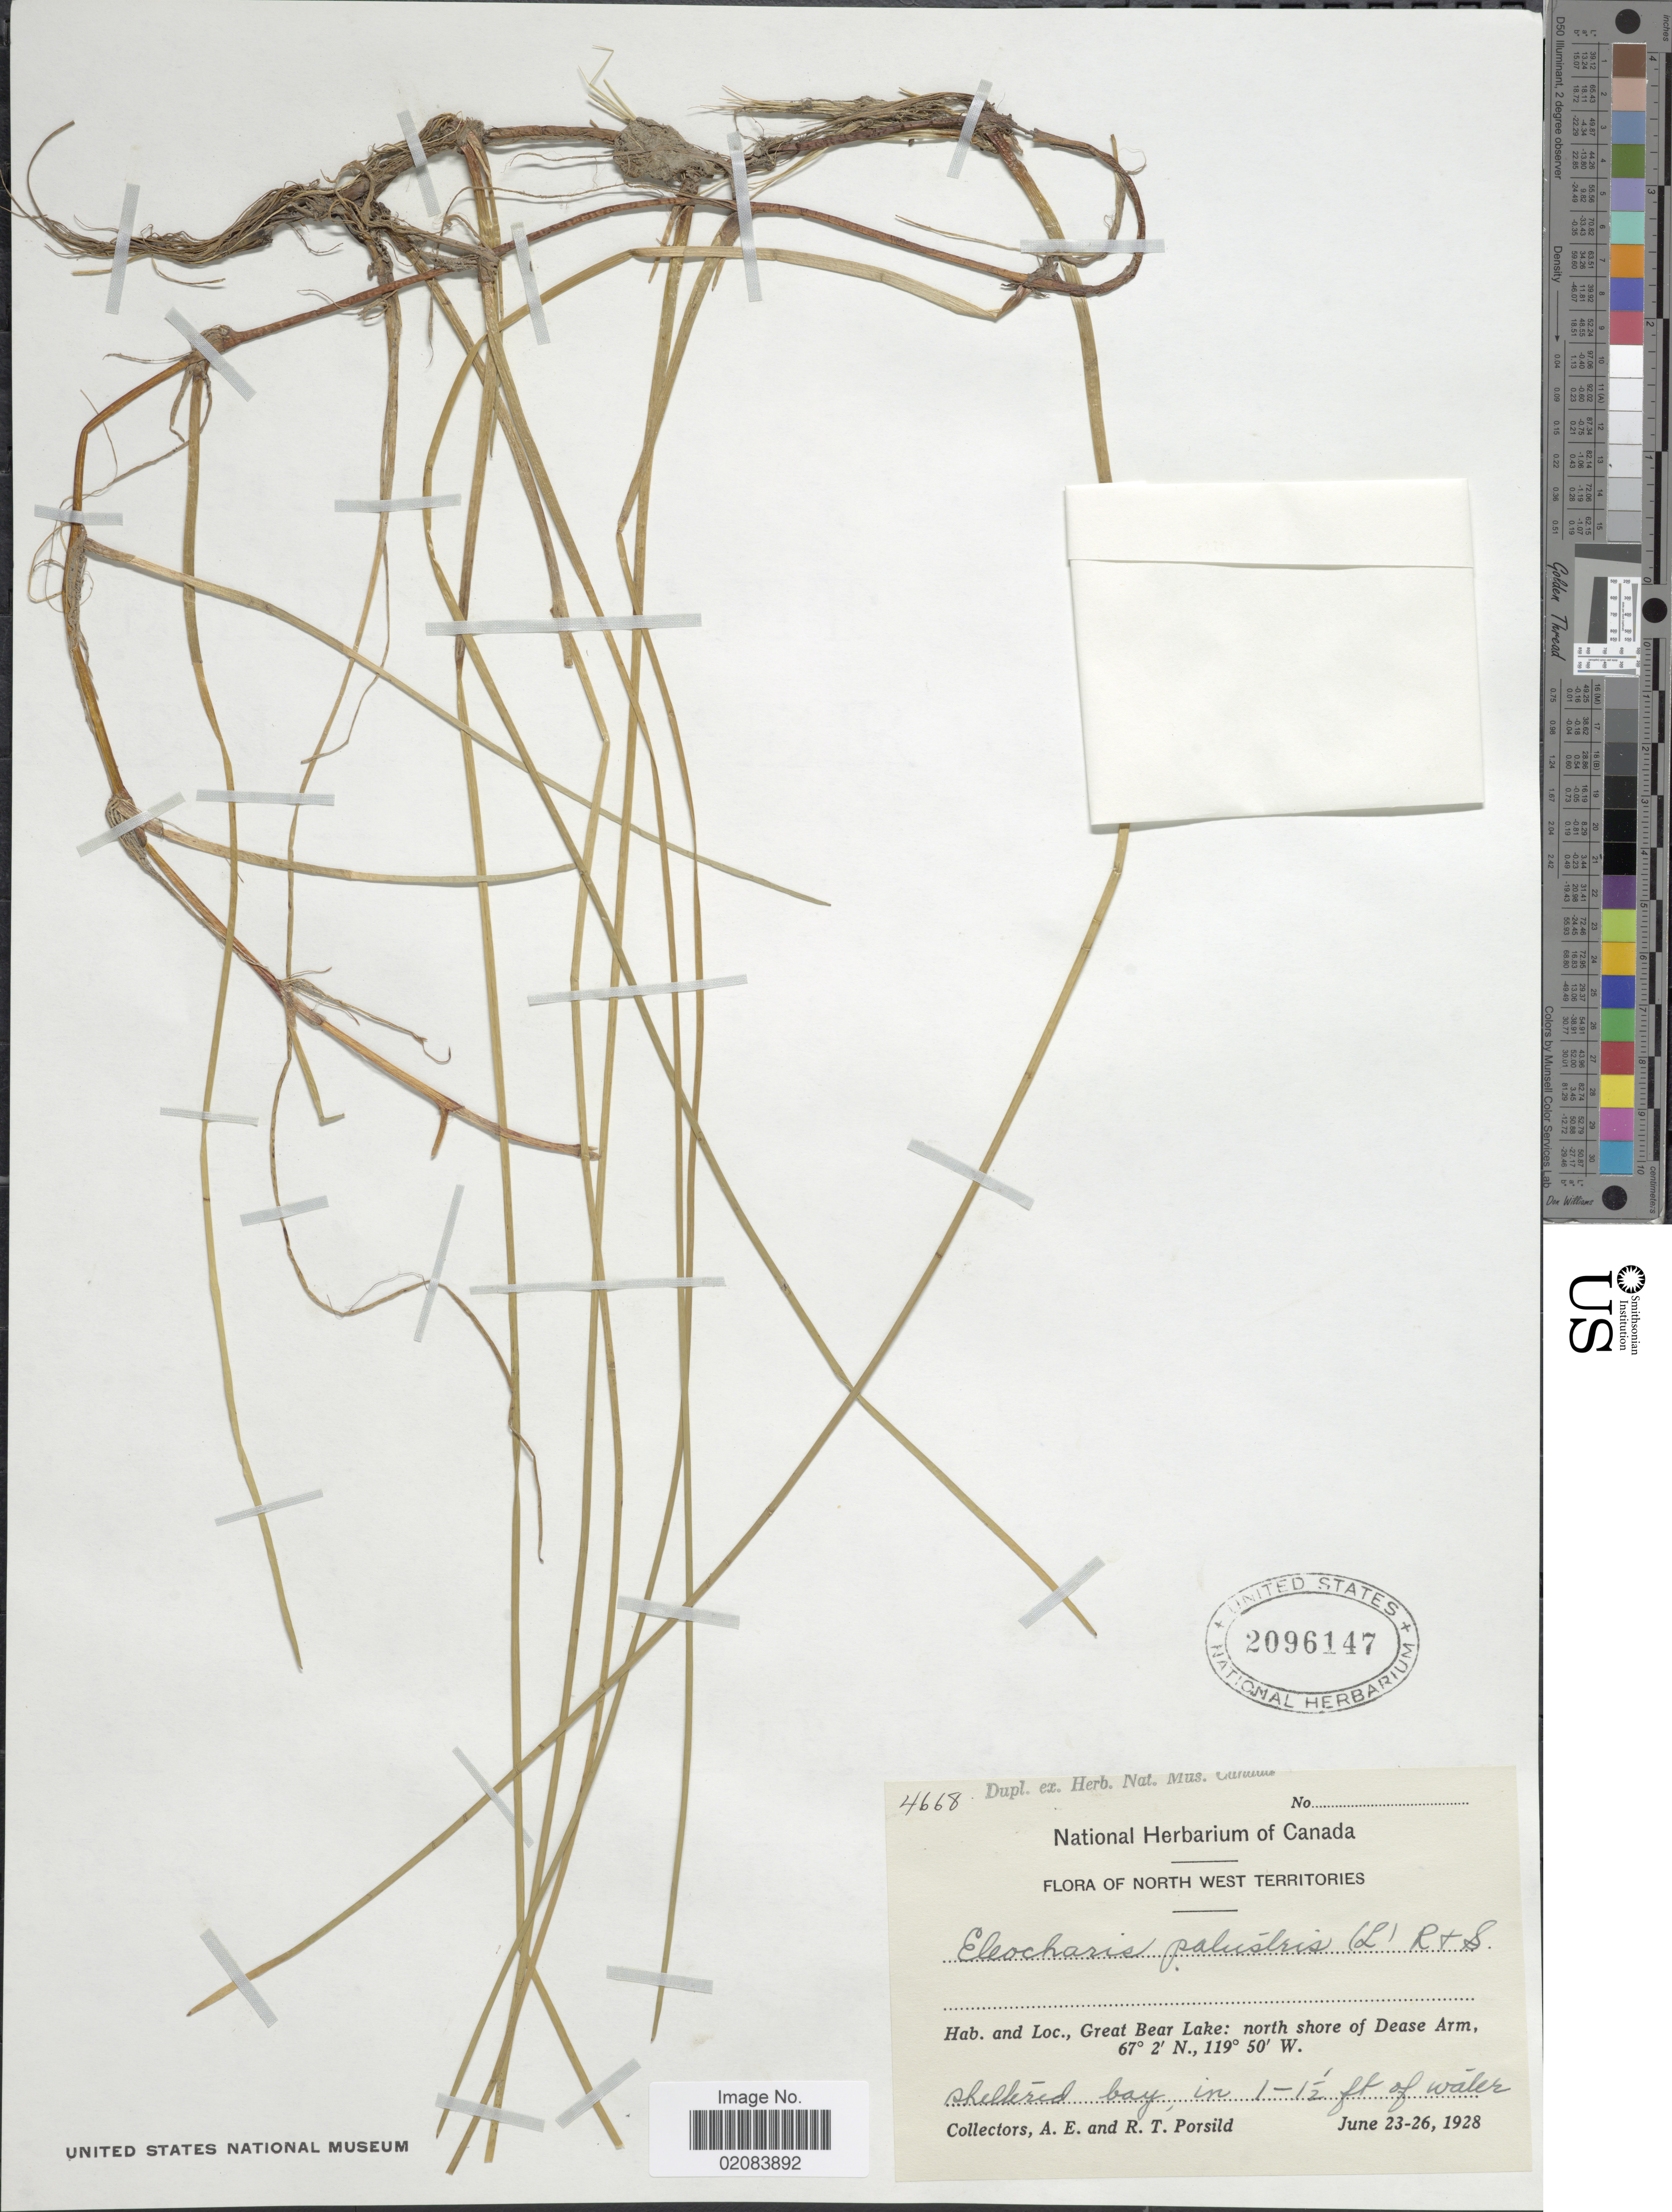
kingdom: Plantae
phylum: Tracheophyta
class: Liliopsida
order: Poales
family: Cyperaceae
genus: Eleocharis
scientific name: Eleocharis palustris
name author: (L.) Roem. & Schult.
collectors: A. E. Porsild & R. T. Porsild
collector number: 4668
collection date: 1928-06-23/1928-06-26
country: Canada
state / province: Northwest Territories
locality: Great Bear Lake: north shore of Dease Arm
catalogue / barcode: US 2096147